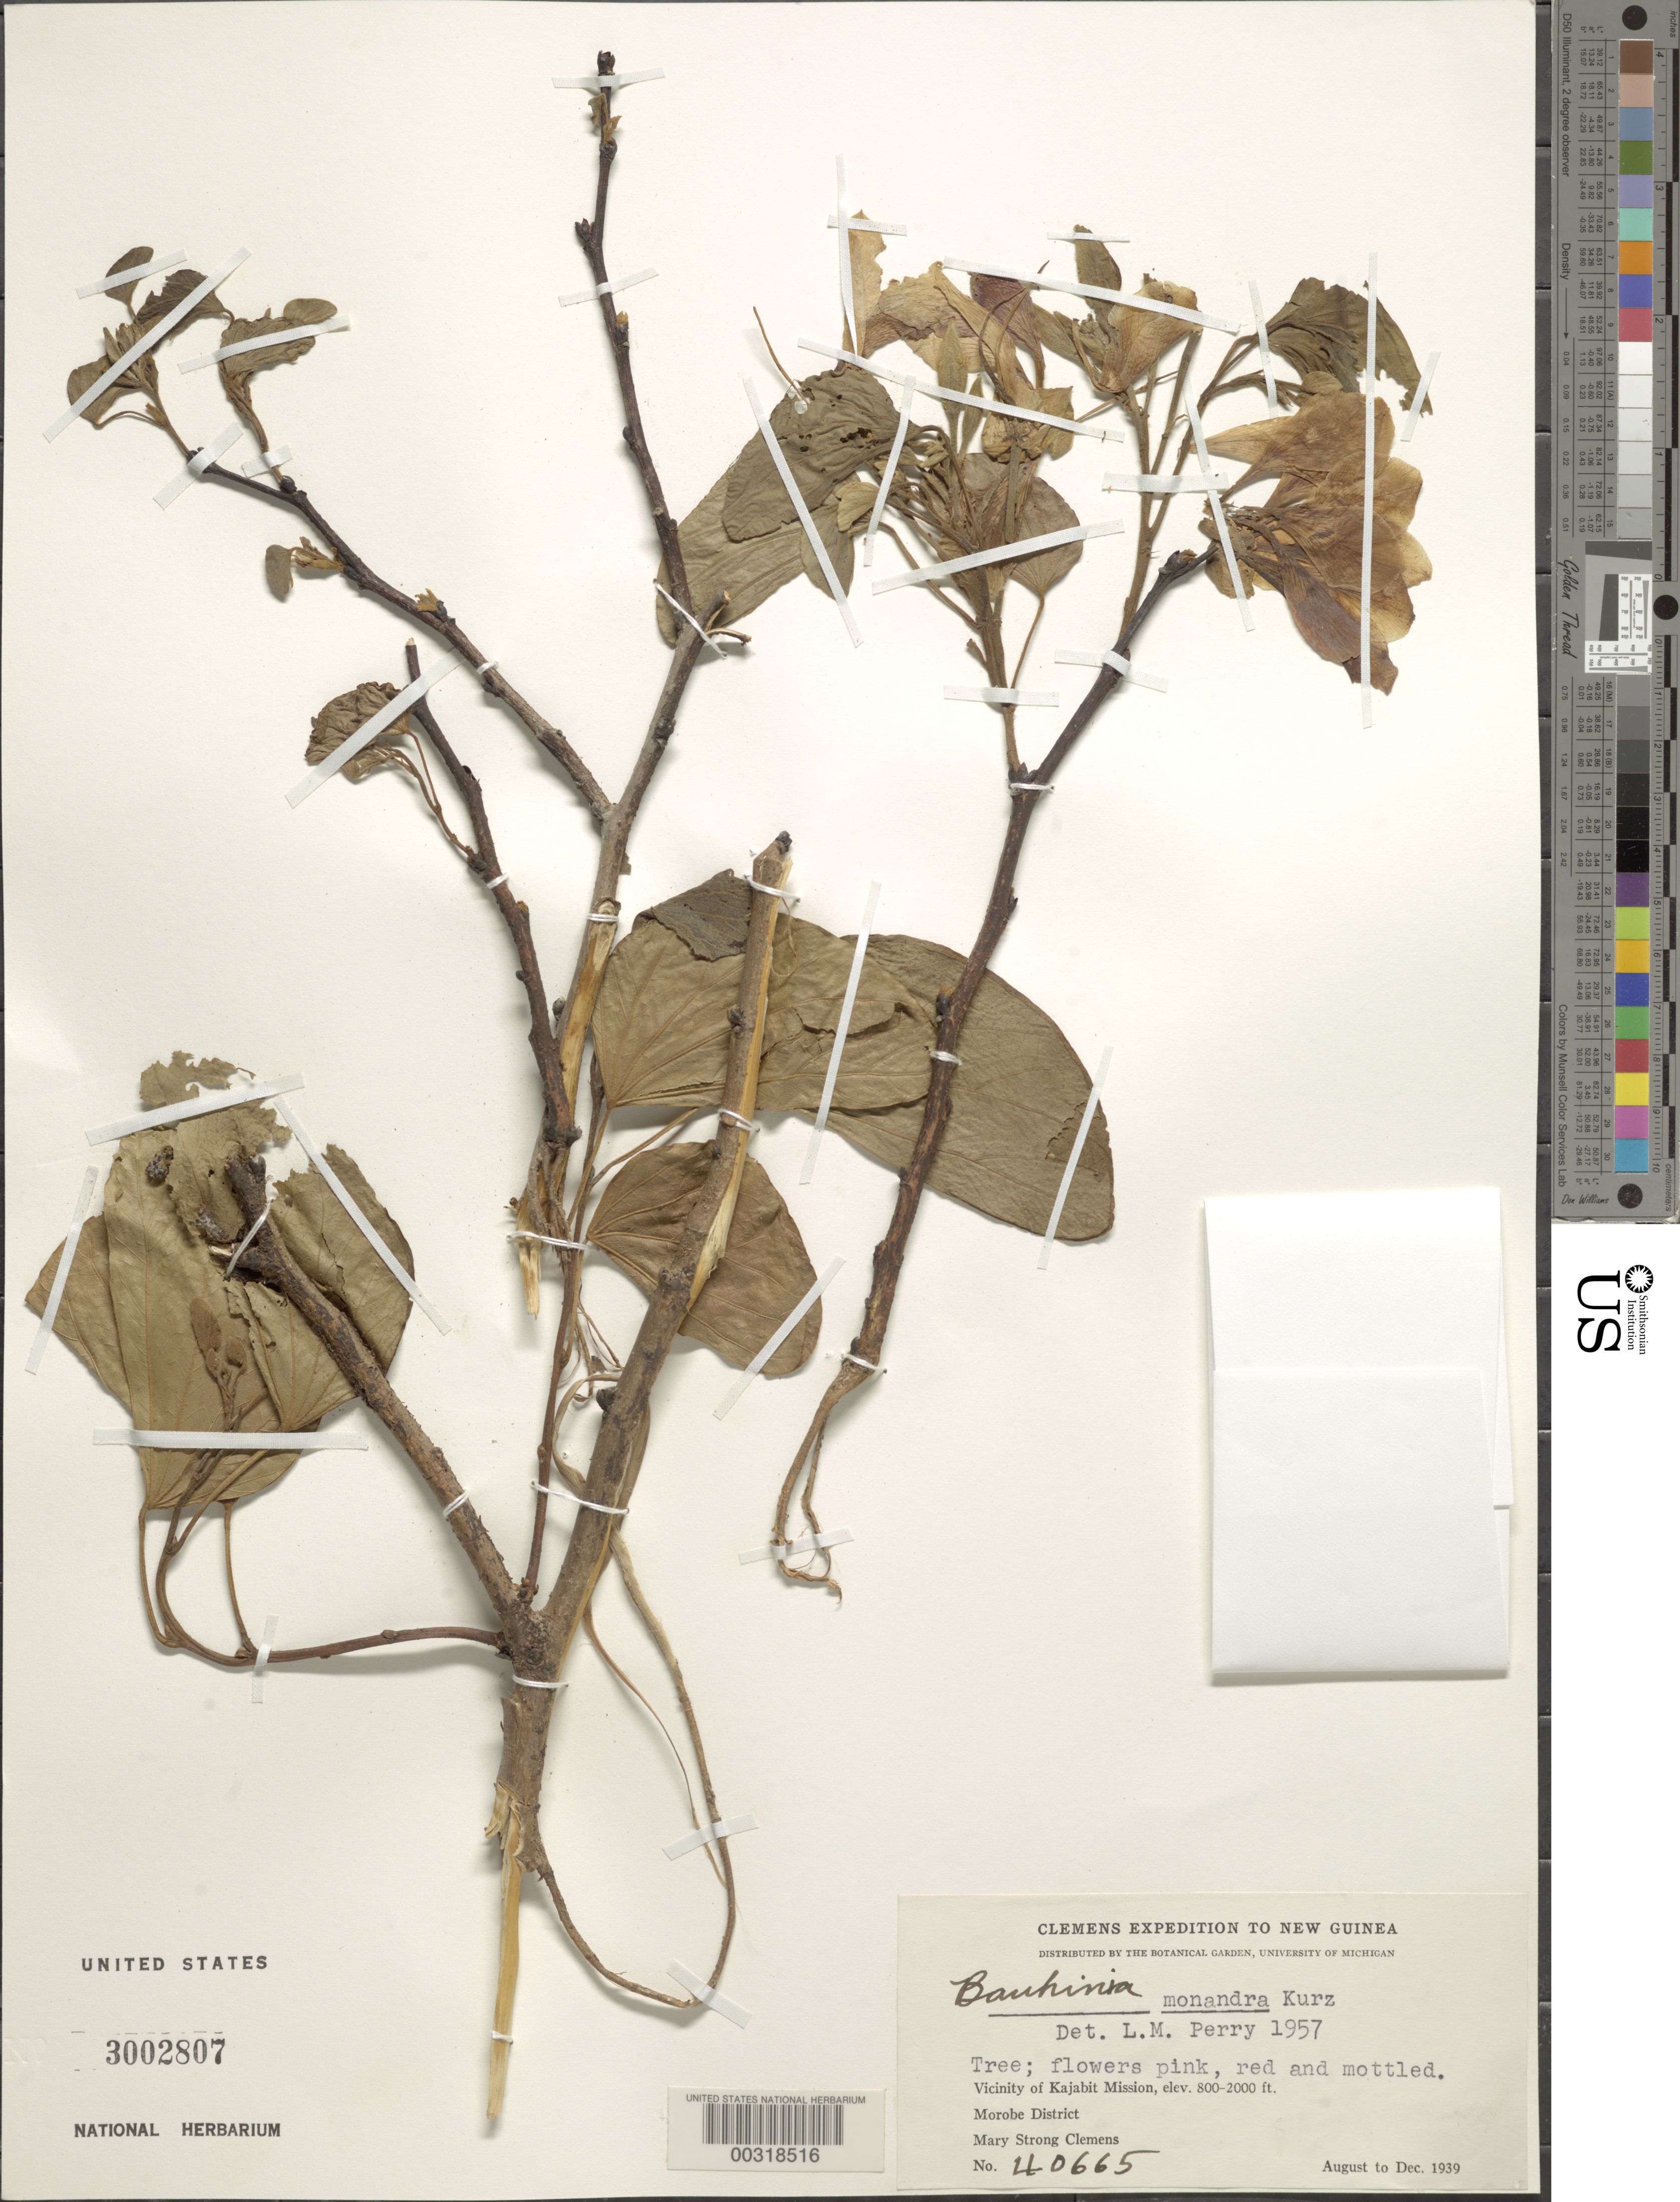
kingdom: Plantae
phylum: Tracheophyta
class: Magnoliopsida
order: Fabales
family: Fabaceae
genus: Bauhinia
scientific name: Bauhinia monandra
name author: Kurz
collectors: M. S. Clemens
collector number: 40665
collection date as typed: Aug 1939 to -- Dec 1939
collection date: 1939-08/1939-12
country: Papua New Guinea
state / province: Morobe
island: New Guinea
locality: Vicinity of Kajabit Mission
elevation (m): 244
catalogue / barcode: US 3002807